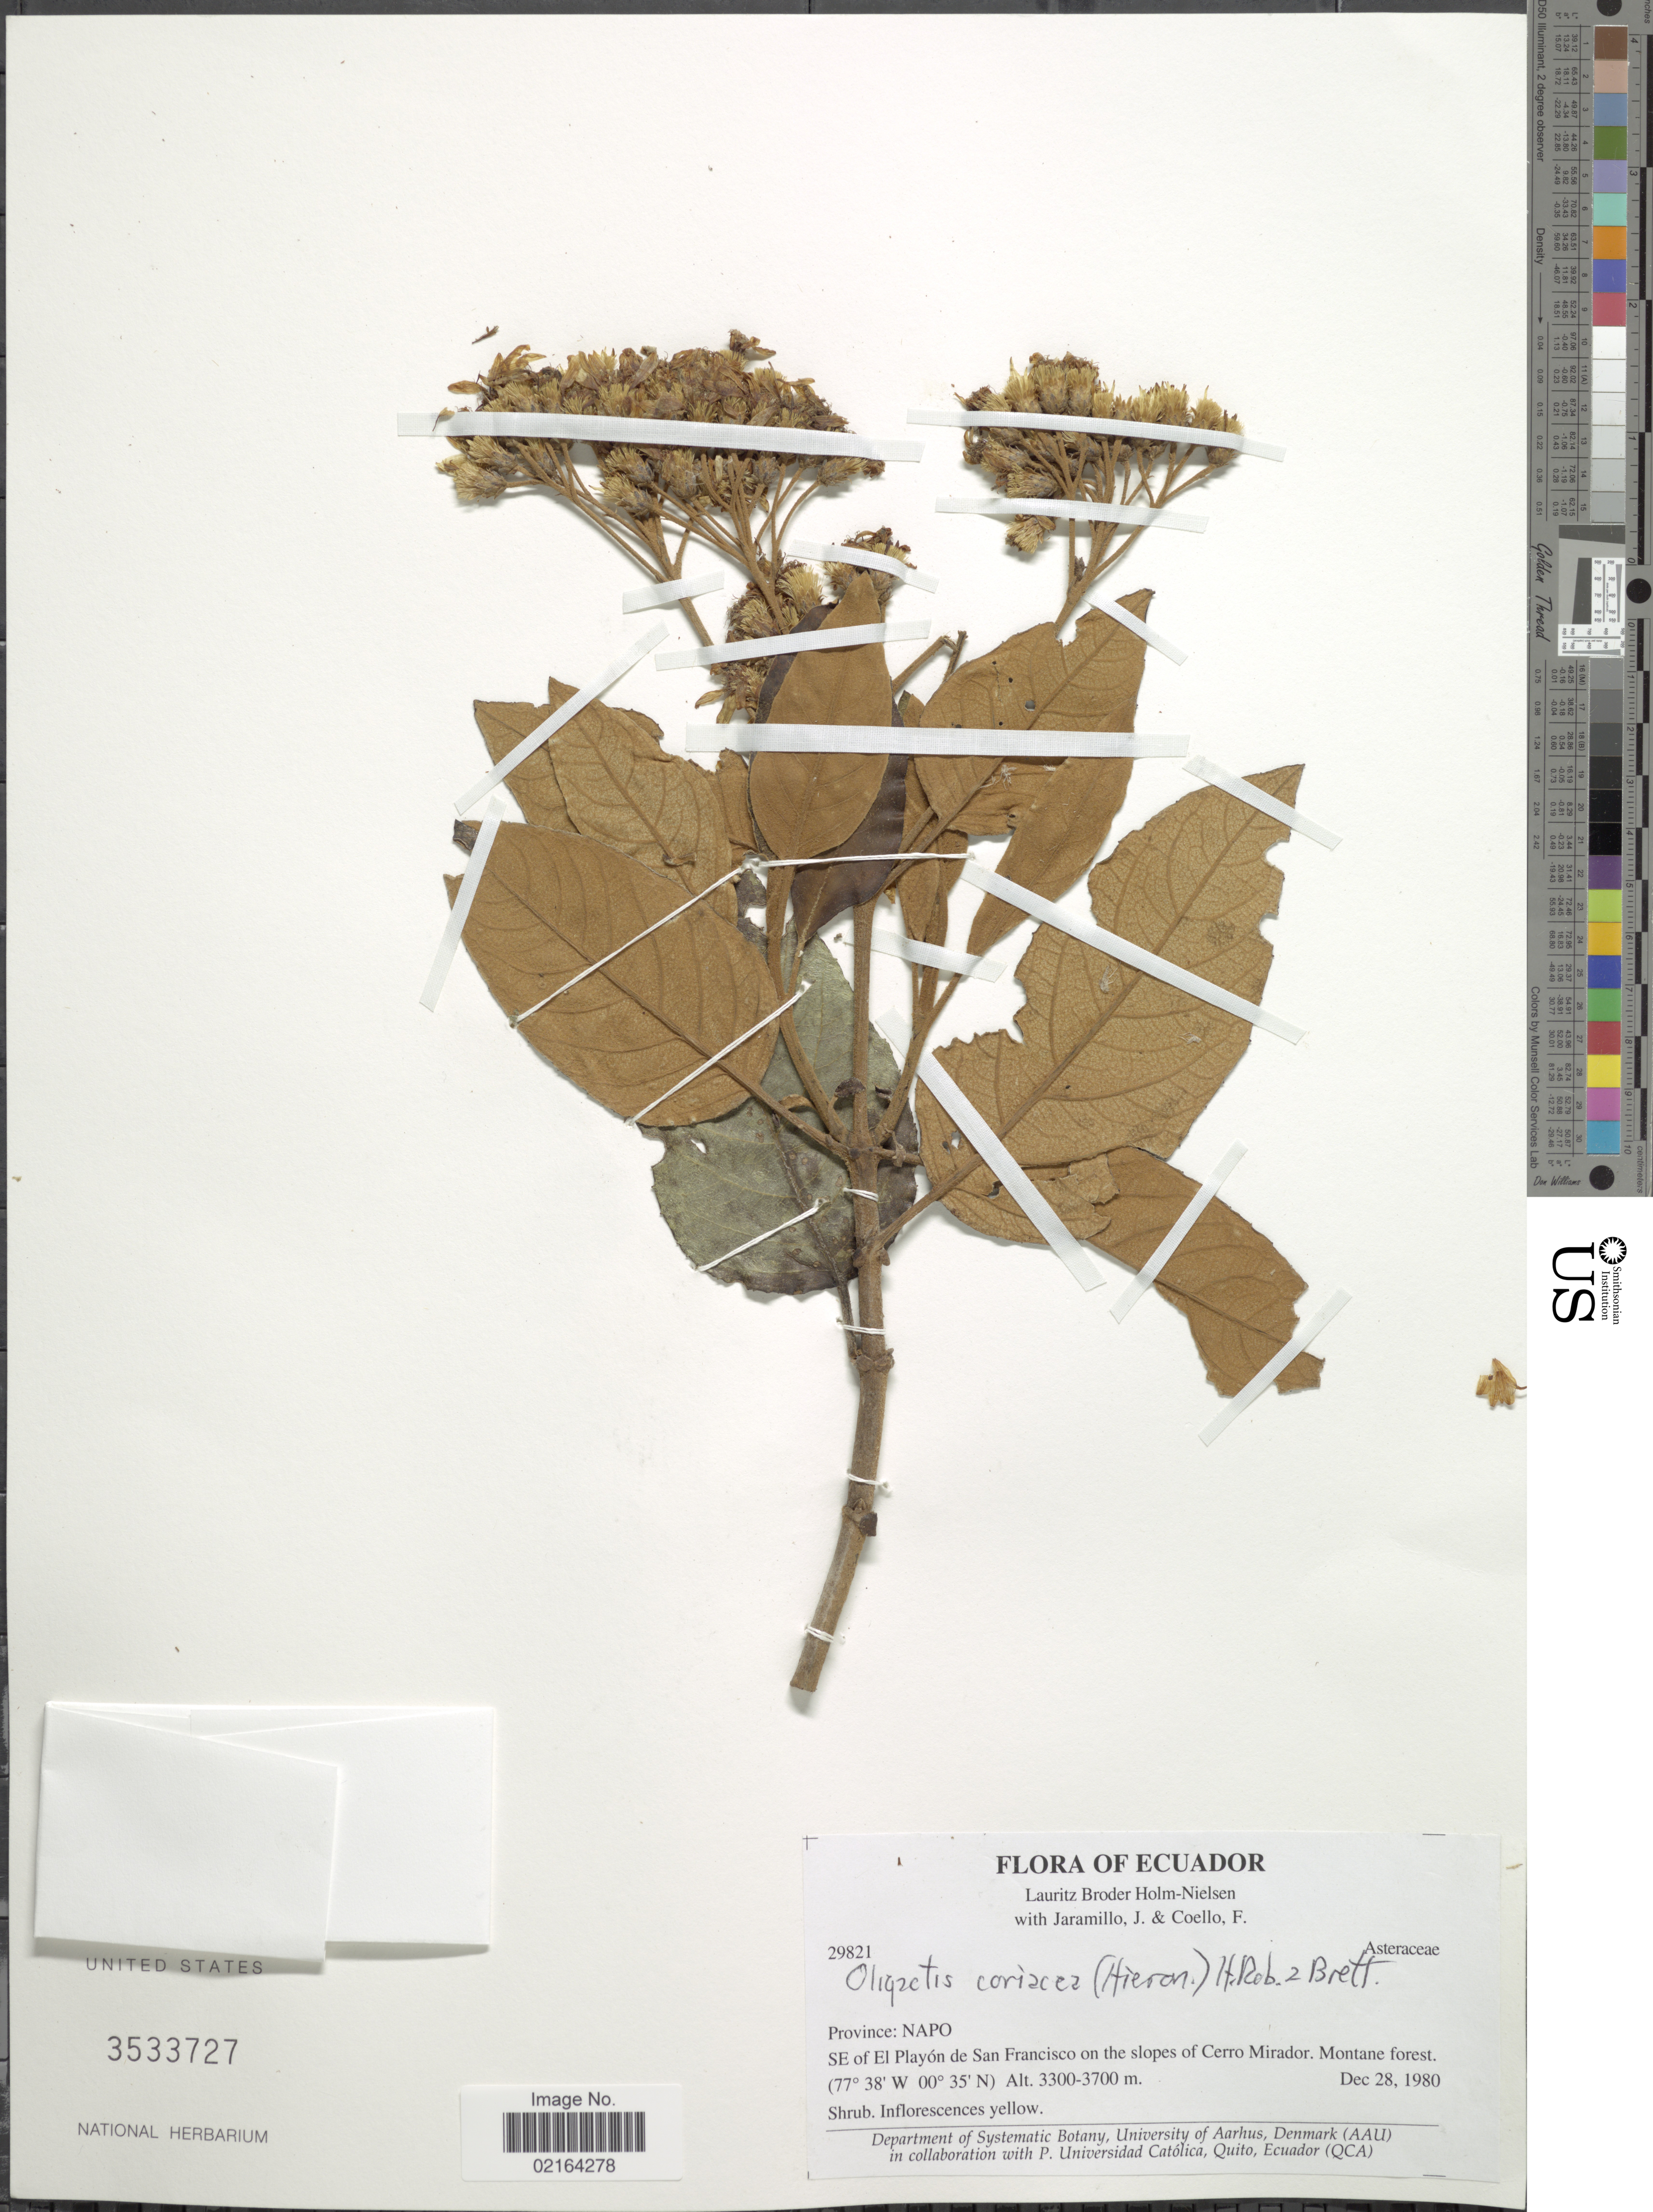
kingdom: Plantae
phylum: Tracheophyta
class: Magnoliopsida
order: Asterales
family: Asteraceae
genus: Sampera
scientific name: Sampera coriacea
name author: (Hieron.) V.A. Funk & H. Rob.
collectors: L. B. Holm-Nielsen, J. Jaramillo & F. Coello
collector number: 29821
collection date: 1980-12-28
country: Ecuador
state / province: Napo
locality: Province: Napo, SE of El Playon de San Francisco on the slopes of Cerro Mirador, Montane forest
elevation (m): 3300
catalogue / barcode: US 3533727